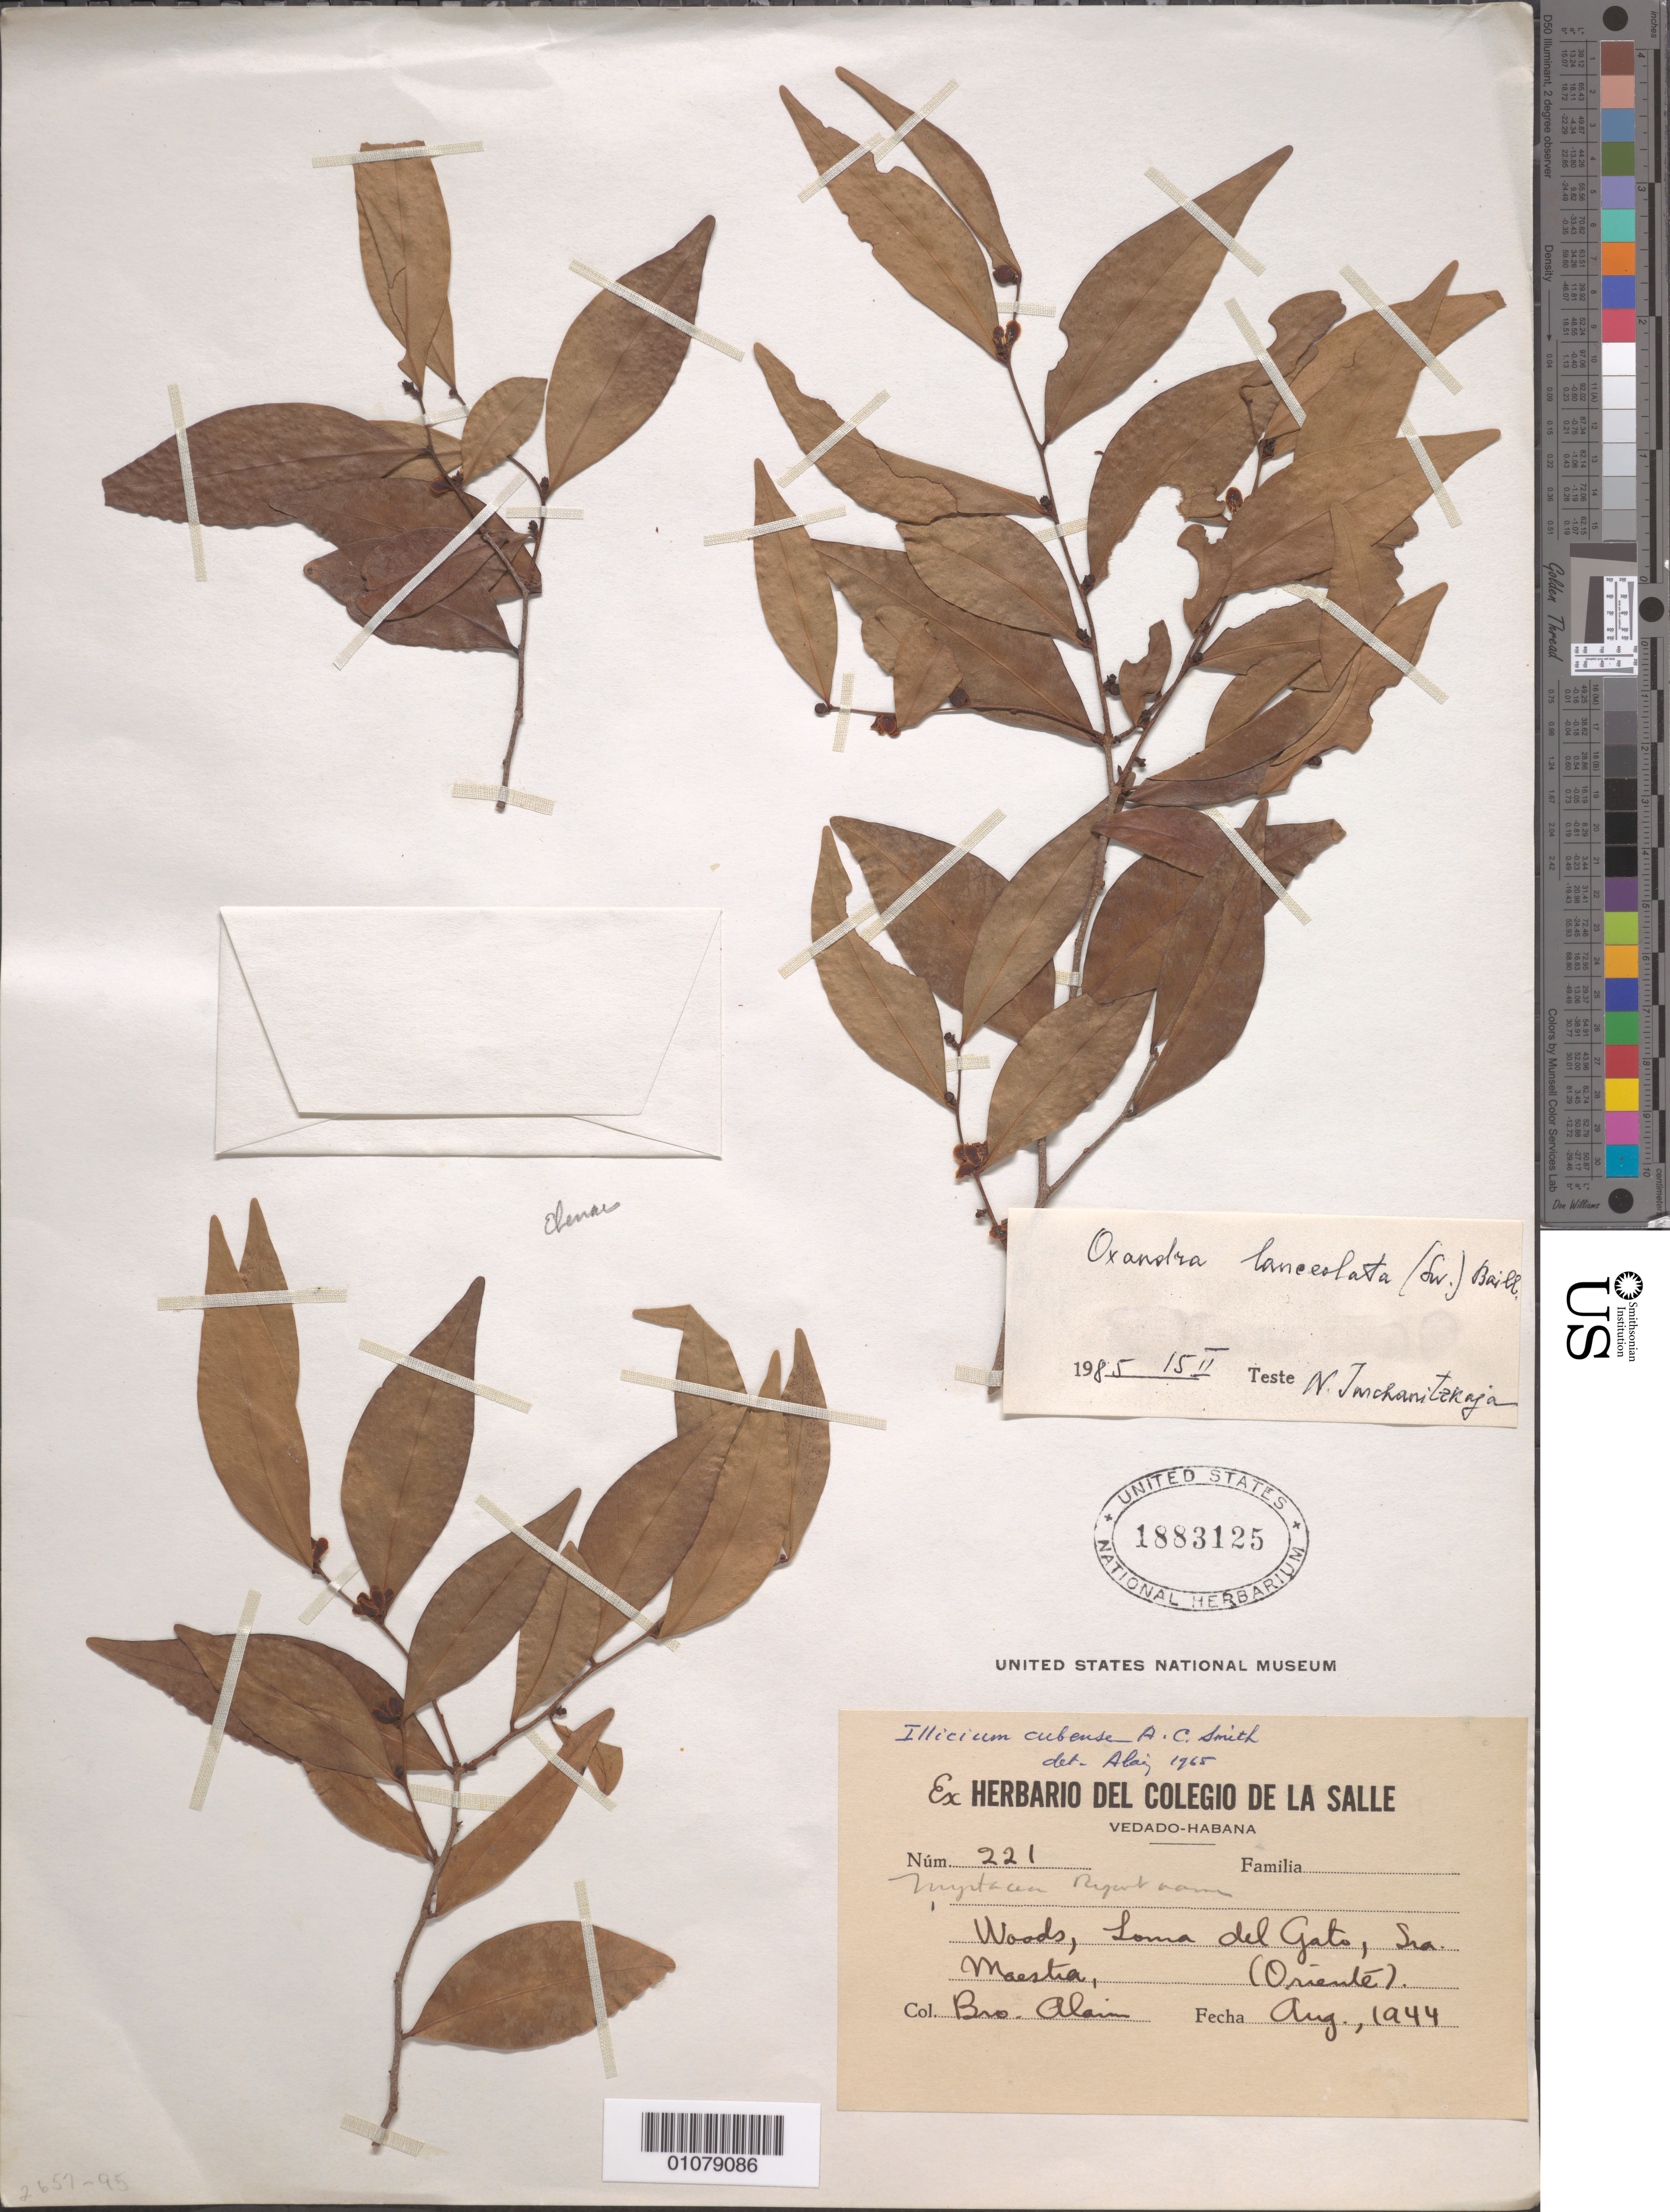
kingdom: Plantae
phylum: Tracheophyta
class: Magnoliopsida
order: Magnoliales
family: Annonaceae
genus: Oxandra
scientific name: Oxandra lanceolata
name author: (Sw.) Baill.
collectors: A. H. Liogier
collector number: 221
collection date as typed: Aug 1944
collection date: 1944-08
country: Cuba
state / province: Granma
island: Cuba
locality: Woods, Loma del Gato, Sierra Maestra (Oriente)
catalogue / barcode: US 1883125